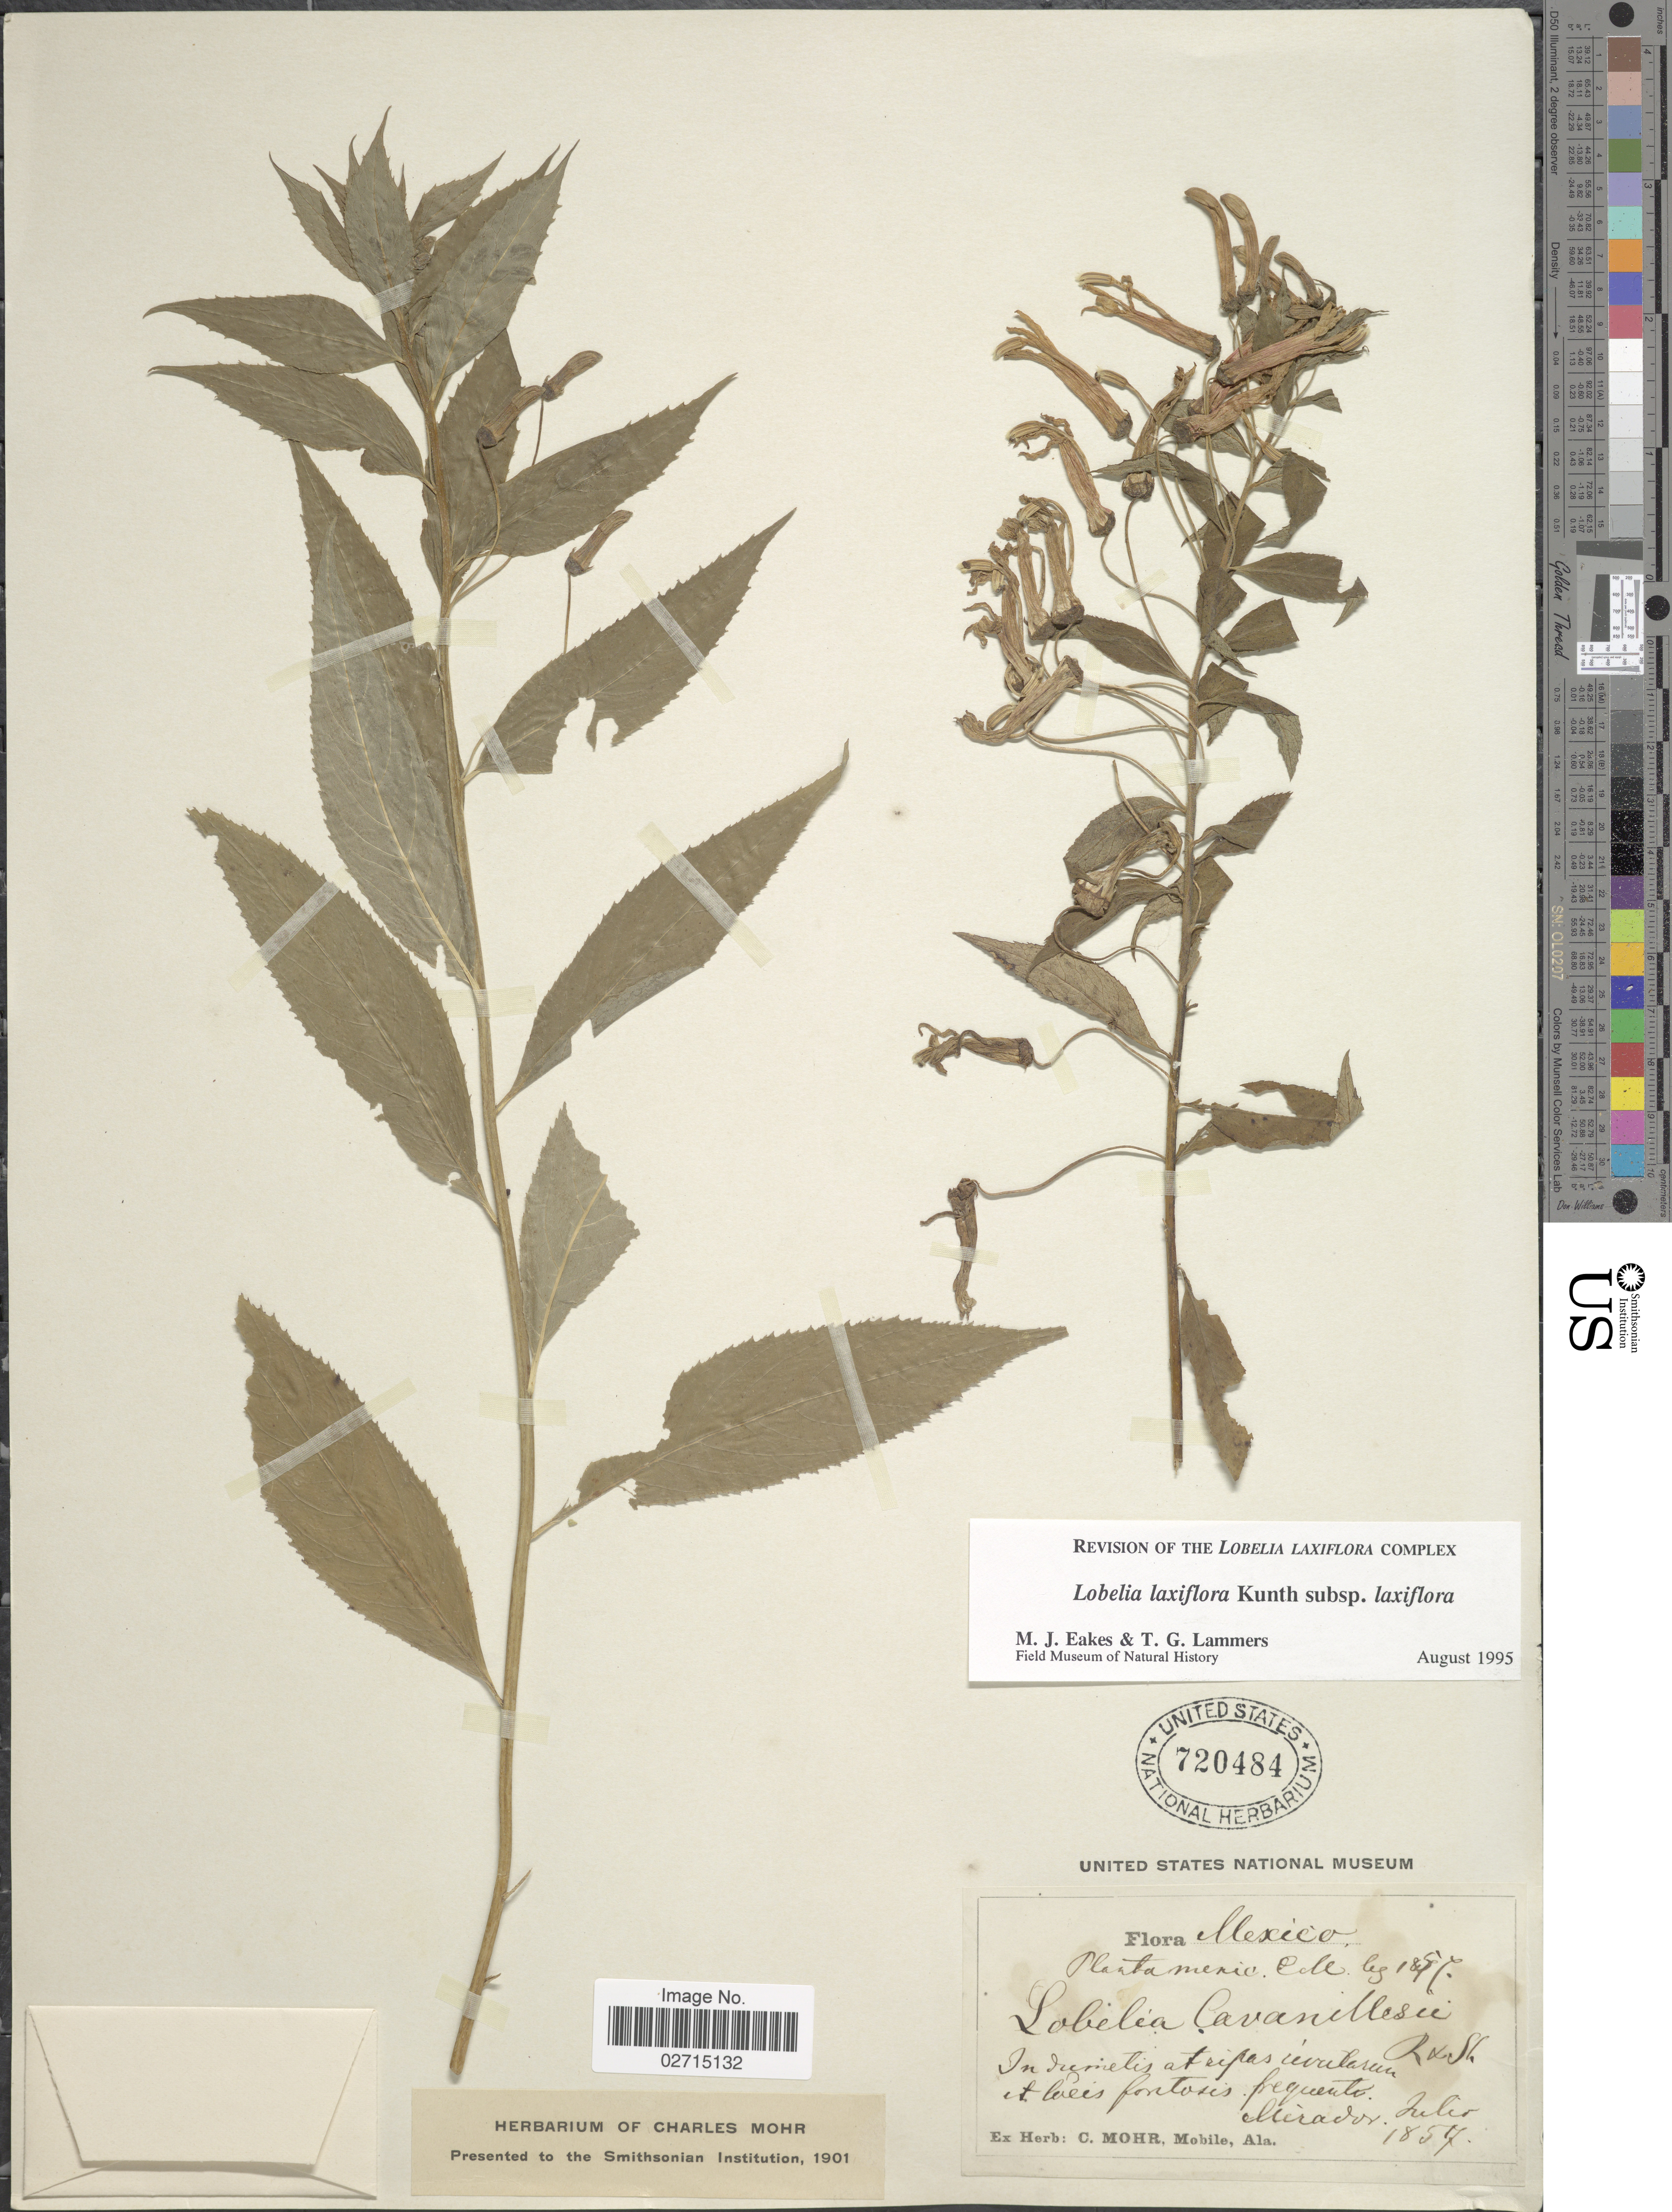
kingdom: Plantae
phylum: Tracheophyta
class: Magnoliopsida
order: Asterales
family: Campanulaceae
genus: Lobelia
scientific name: Lobelia laxiflora subsp. laxiflora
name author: Kunth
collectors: ex herb. C. Mohr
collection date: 1857-07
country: Mexico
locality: Mirador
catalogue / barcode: US 720484